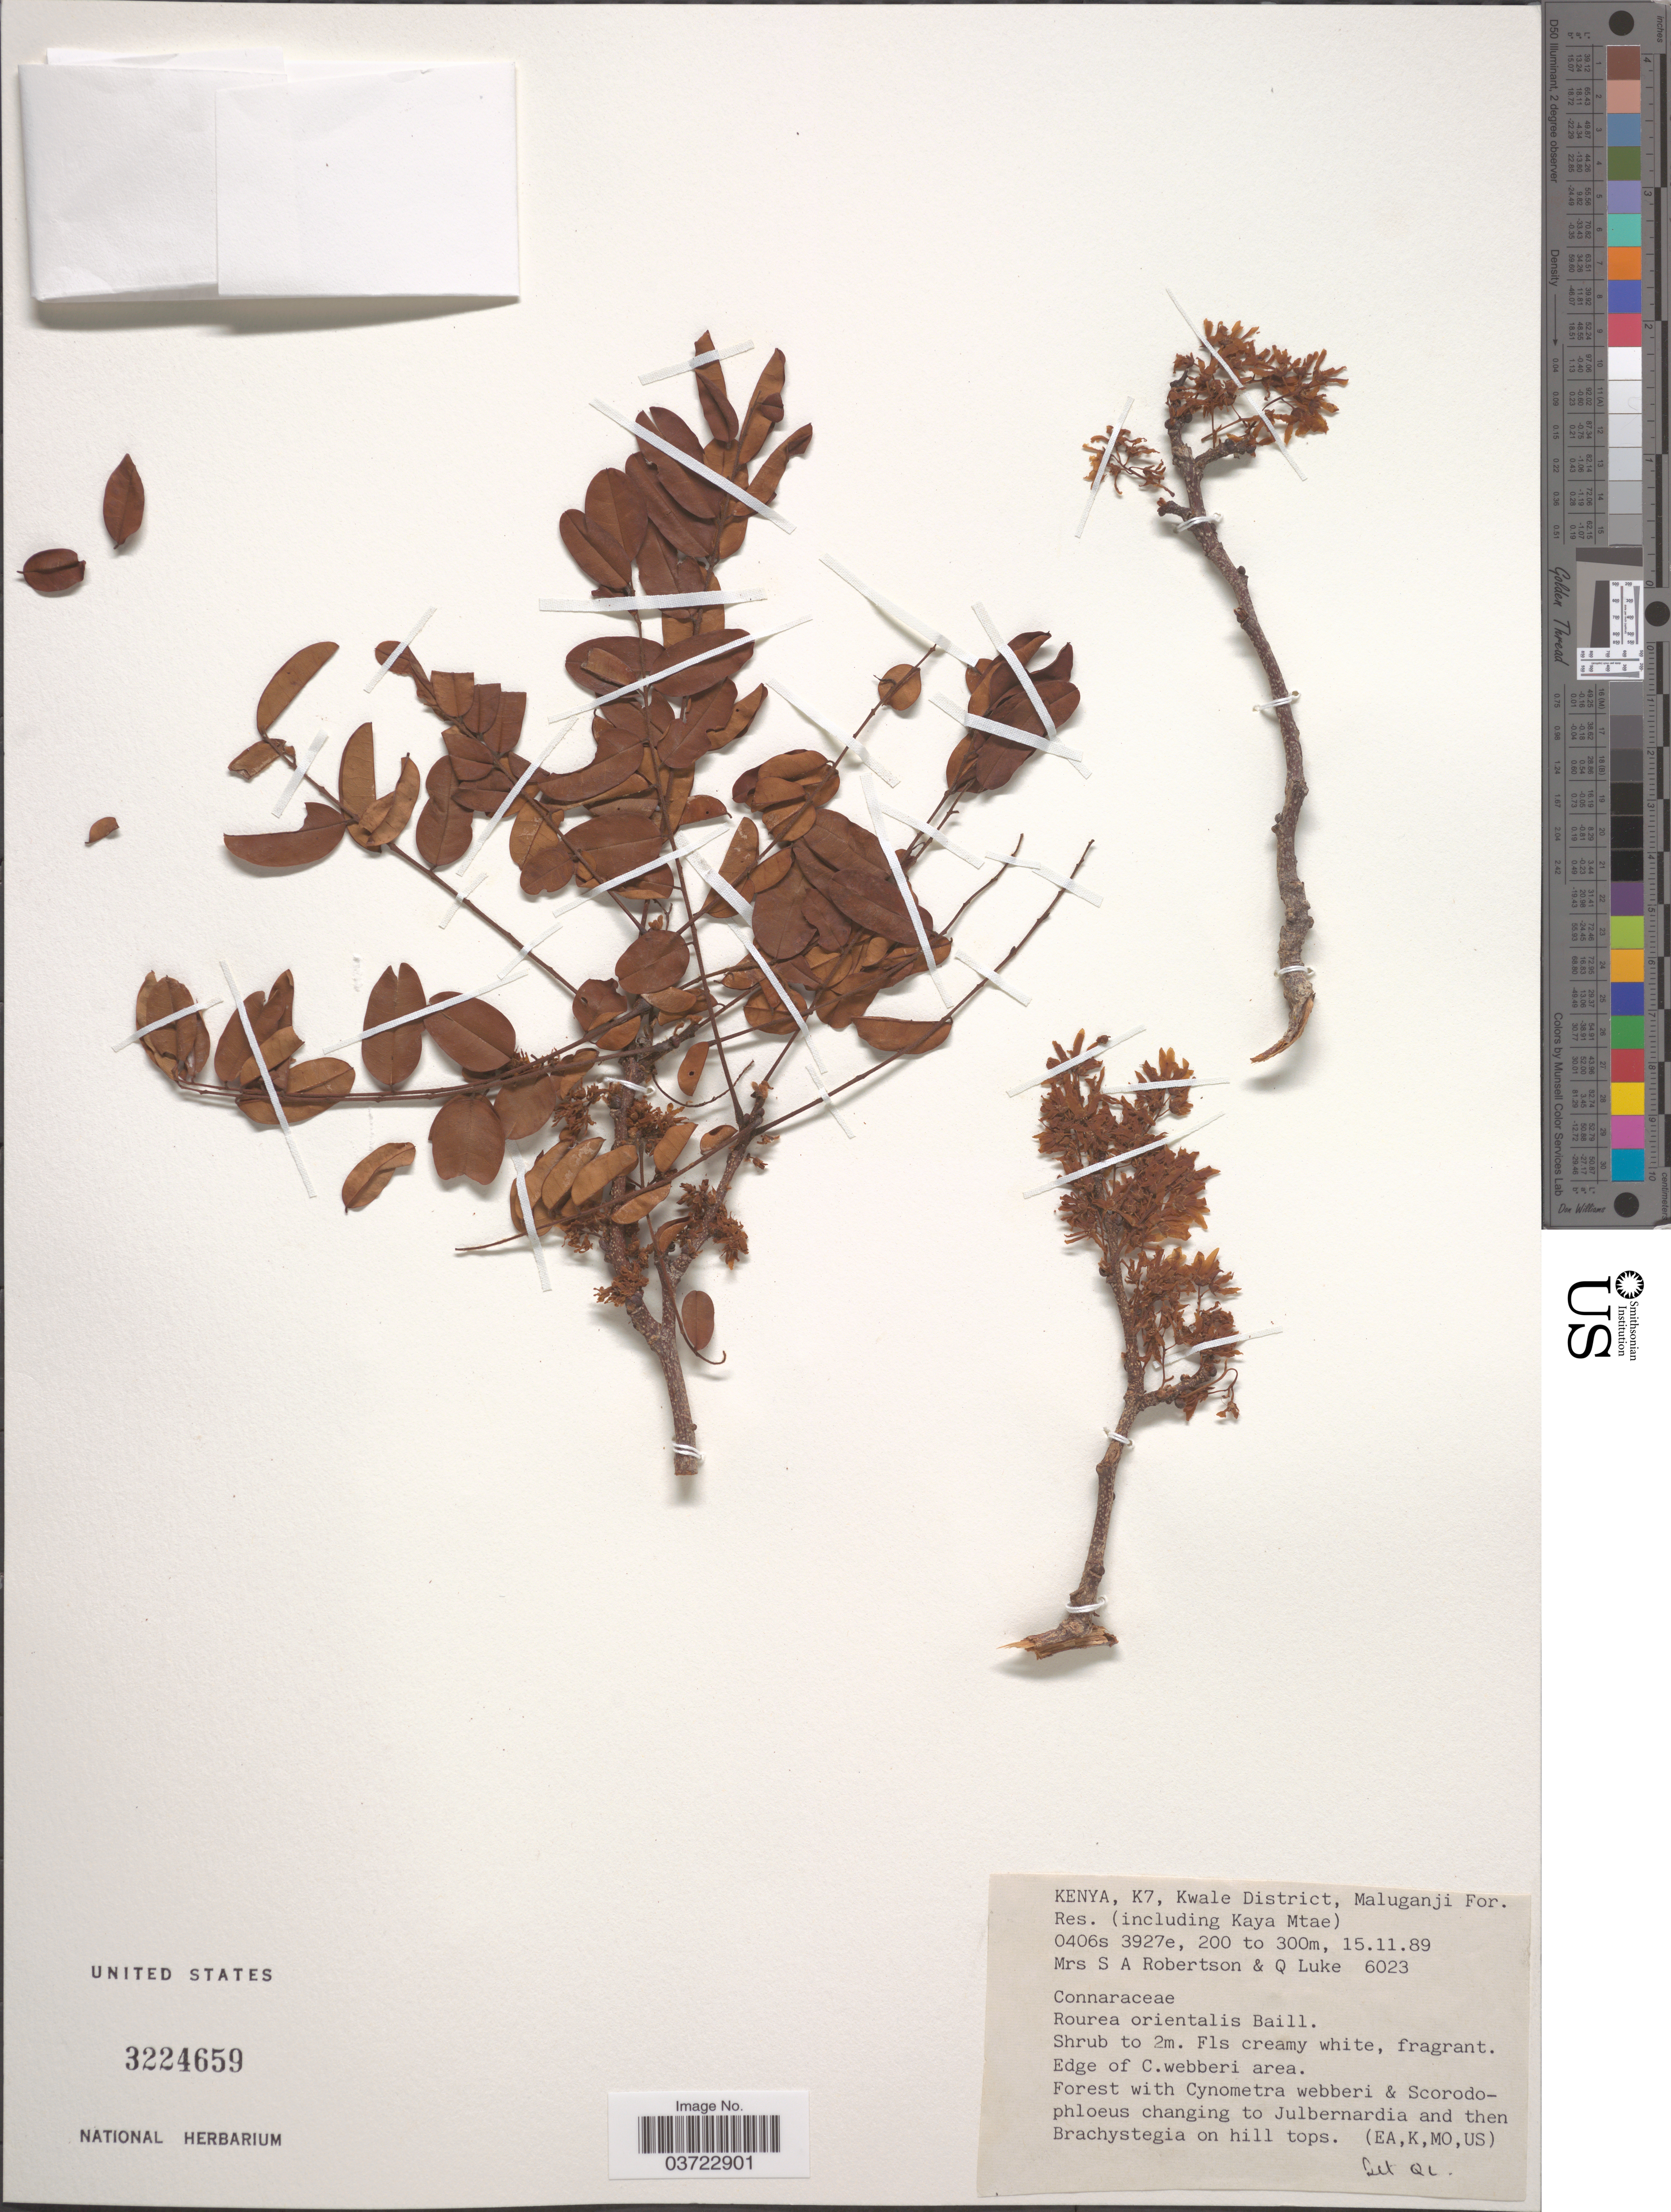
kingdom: Plantae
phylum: Tracheophyta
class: Magnoliopsida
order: Oxalidales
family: Connaraceae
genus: Rourea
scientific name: Rourea orientalis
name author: Baill.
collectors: S. Robertson & Q. Luke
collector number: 6023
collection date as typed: Transcribed d/m/y: 15/11/89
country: Kenya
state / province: Kwale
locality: K7, Kwale District, Maluganji For. Res. (including Kaya Mtae).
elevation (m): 200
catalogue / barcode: US 3224659